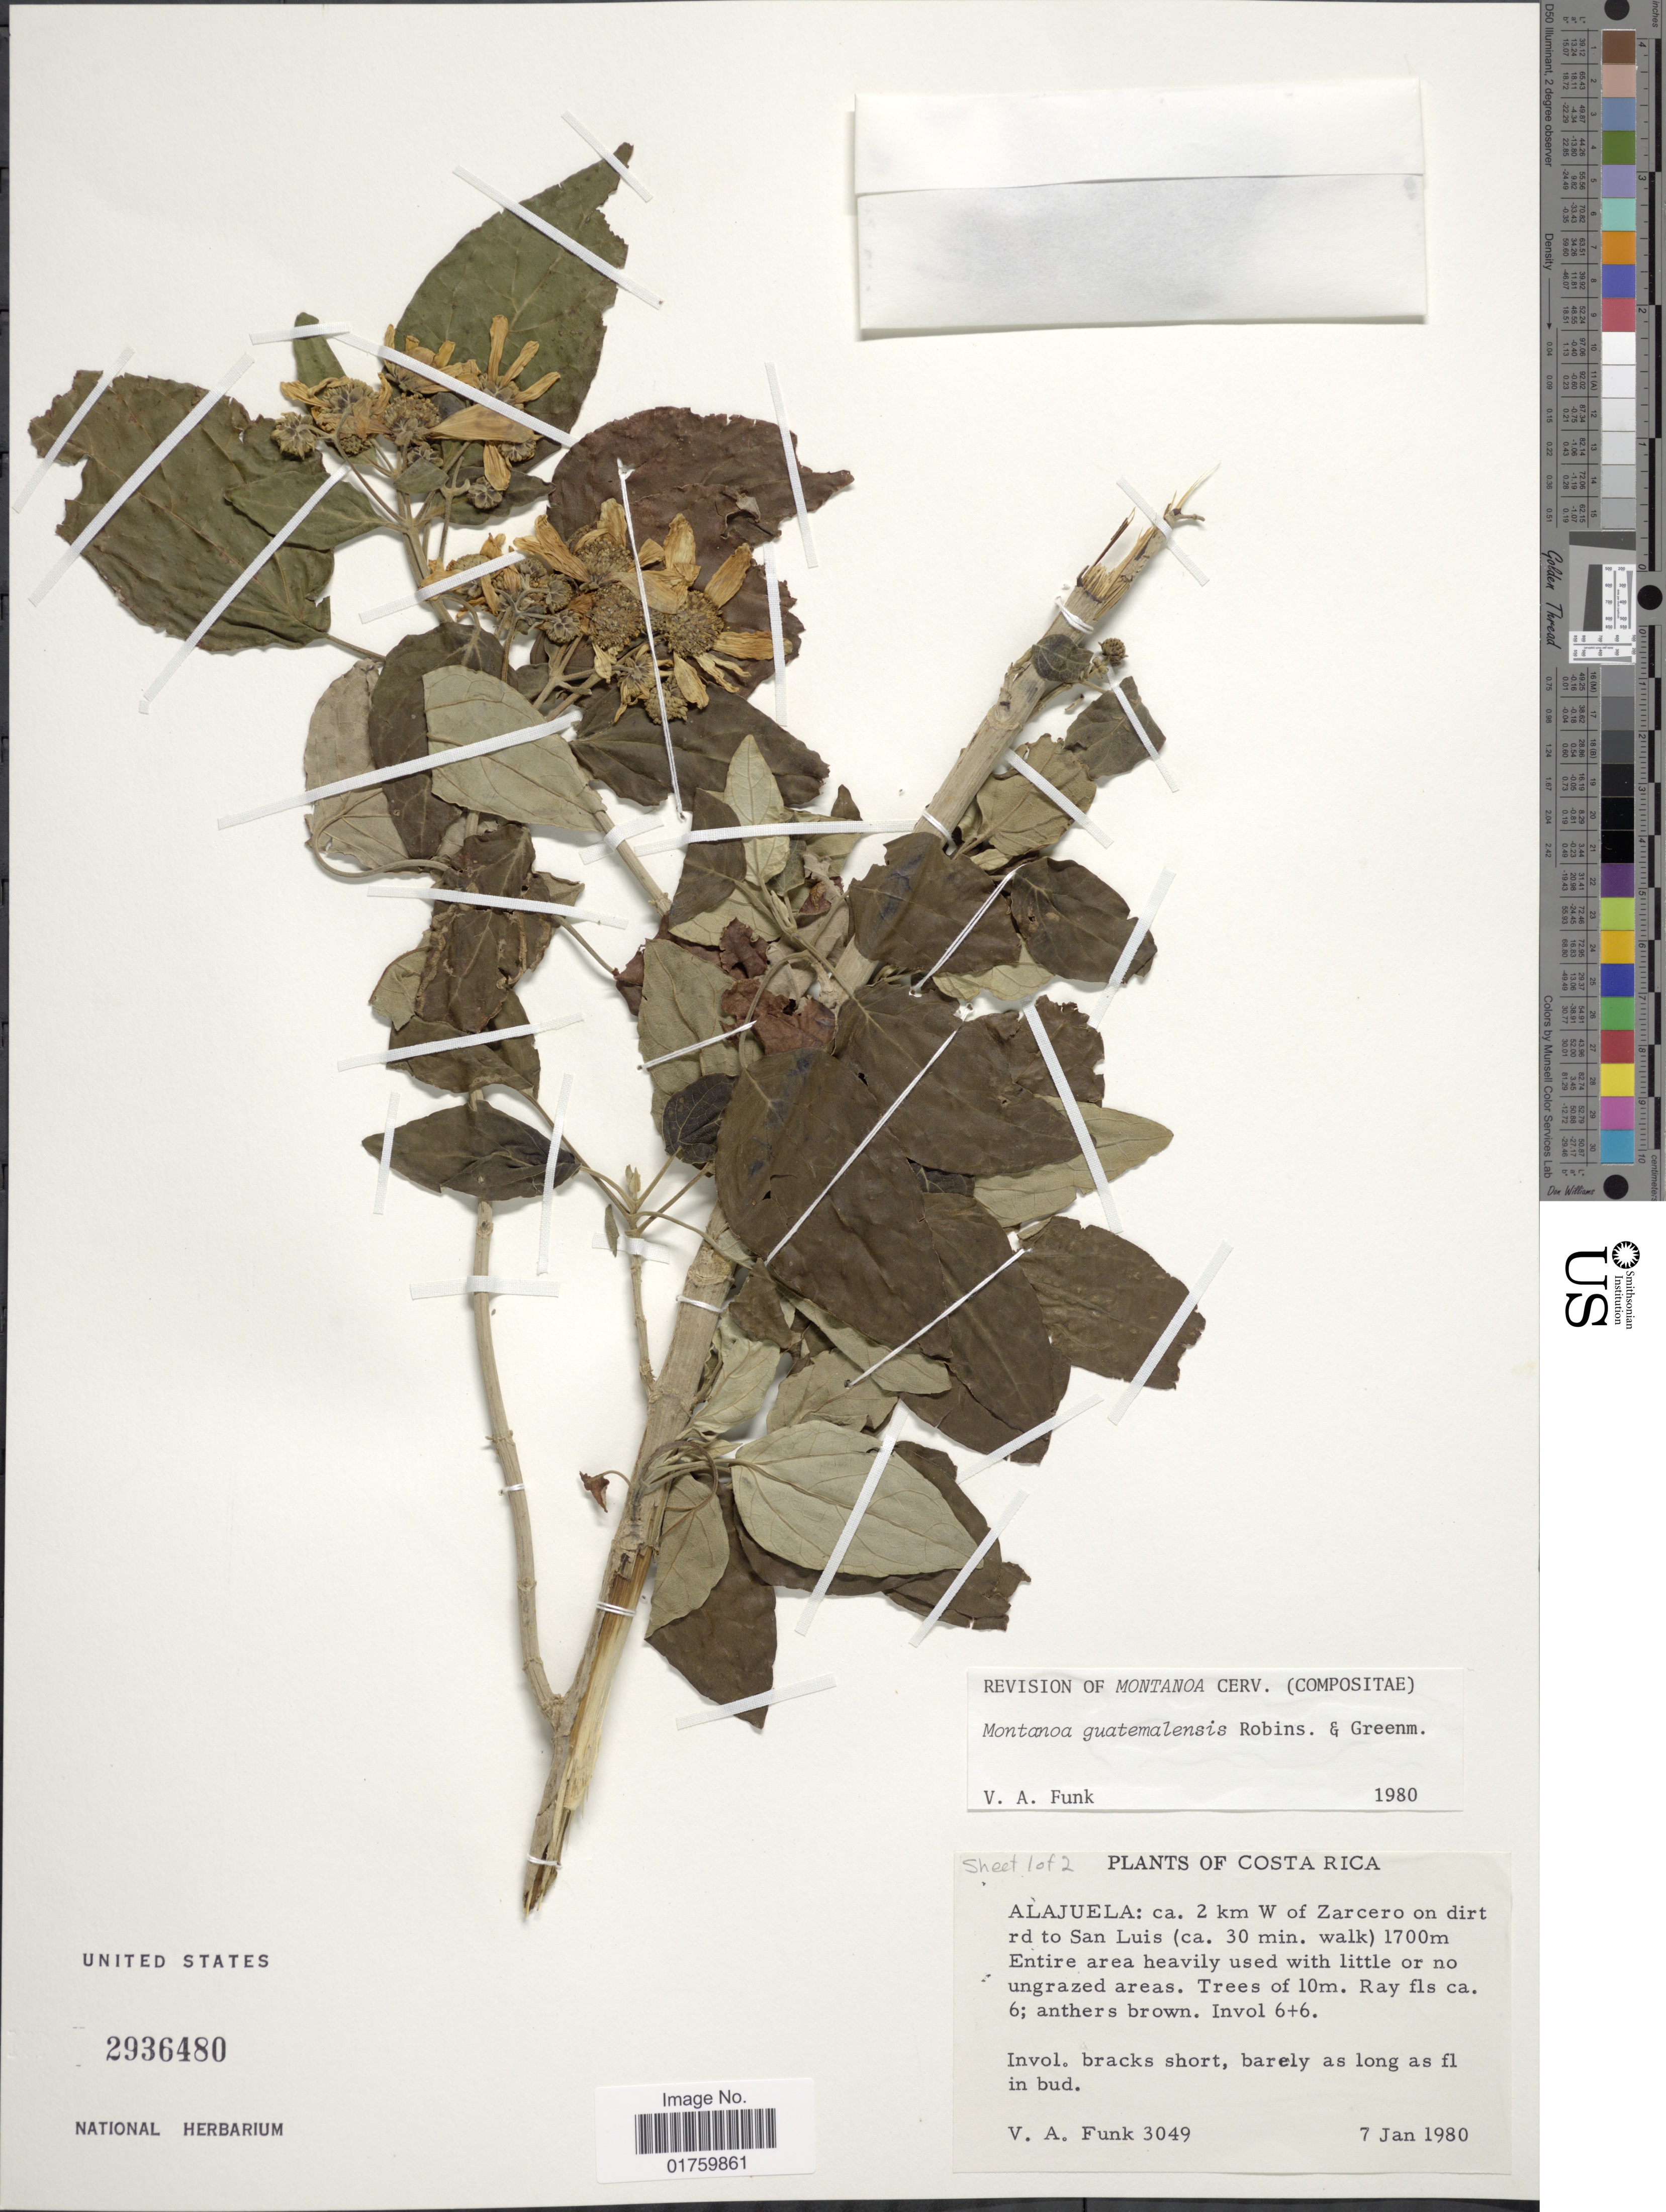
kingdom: Plantae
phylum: Tracheophyta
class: Magnoliopsida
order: Asterales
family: Asteraceae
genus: Montanoa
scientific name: Montanoa guatemalensis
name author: B.L. Rob. & Greenm.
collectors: V. Funk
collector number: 3049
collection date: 1980-01-07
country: Costa Rica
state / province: Alajuela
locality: Ca. 2 km W of Zarcero on dirt rd to San Luis (ca. 30 min. walk)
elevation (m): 1700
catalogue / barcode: US 2936480